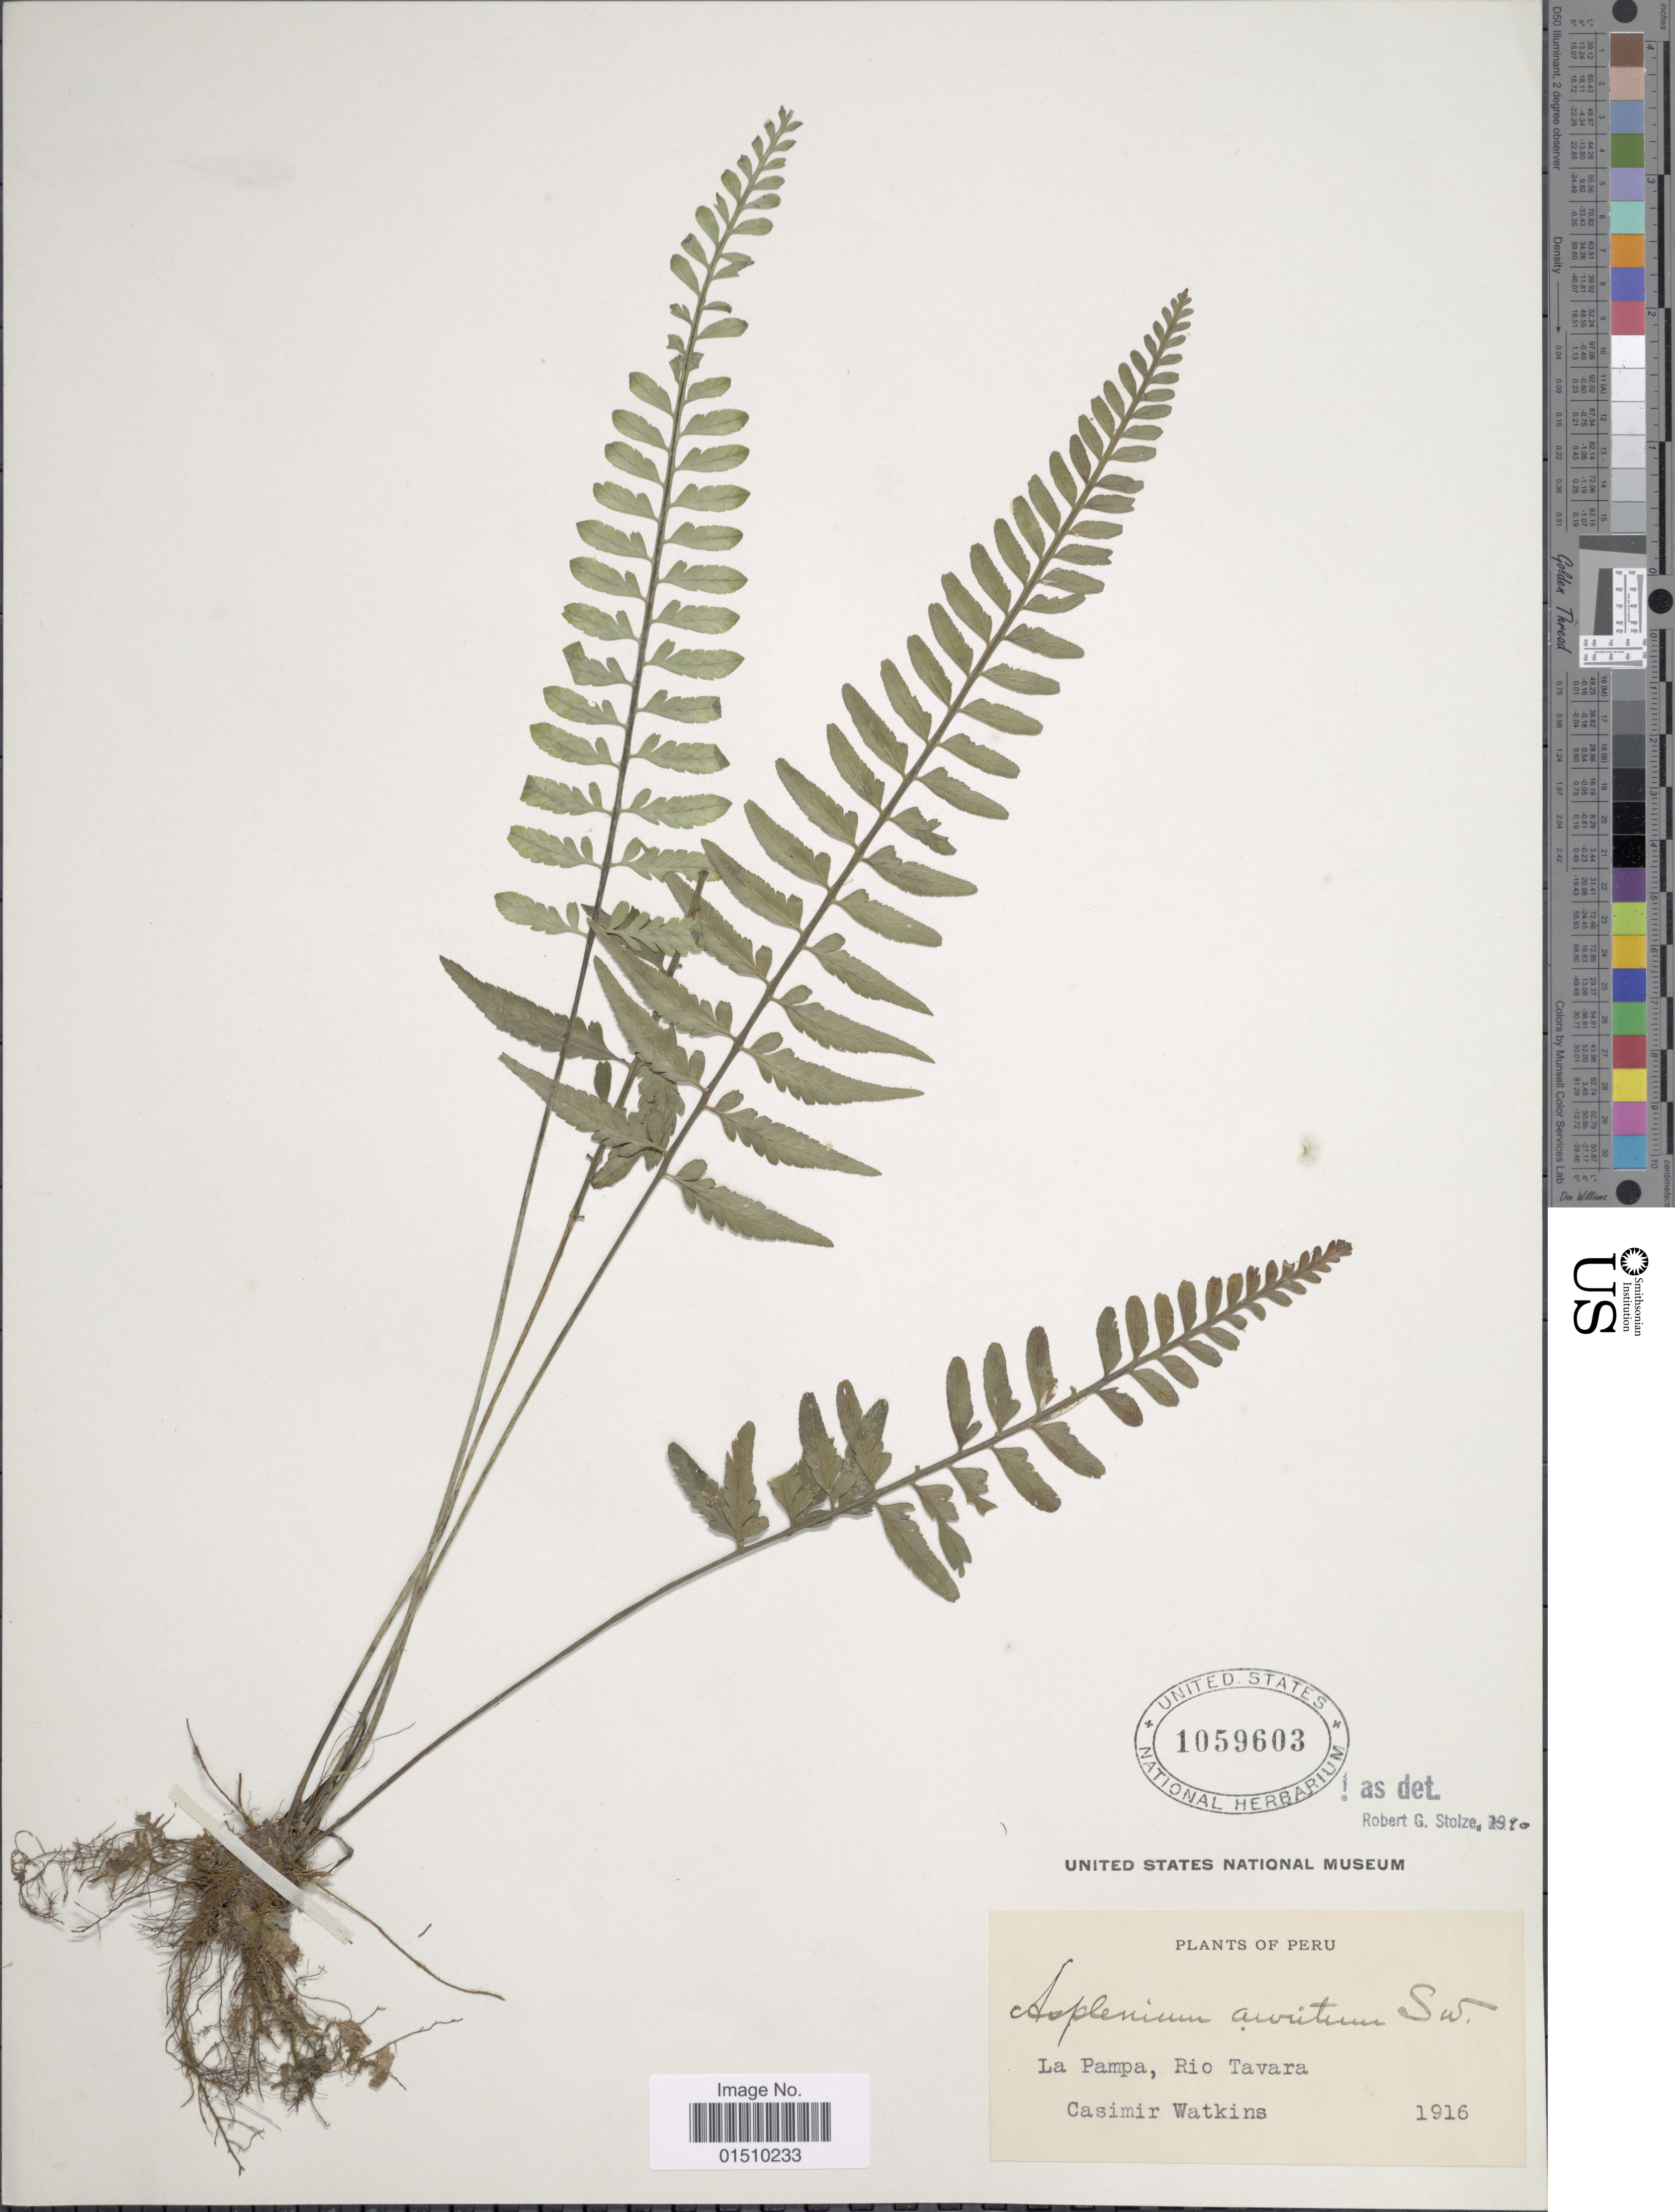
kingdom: Plantae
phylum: Tracheophyta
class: Polypodiopsida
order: Polypodiales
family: Aspleniaceae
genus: Asplenium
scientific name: Asplenium auritum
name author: Sw.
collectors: C. Watkins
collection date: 1916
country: Peru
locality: Peru, La Pampa, Rio Tavara.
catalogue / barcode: US 1059603